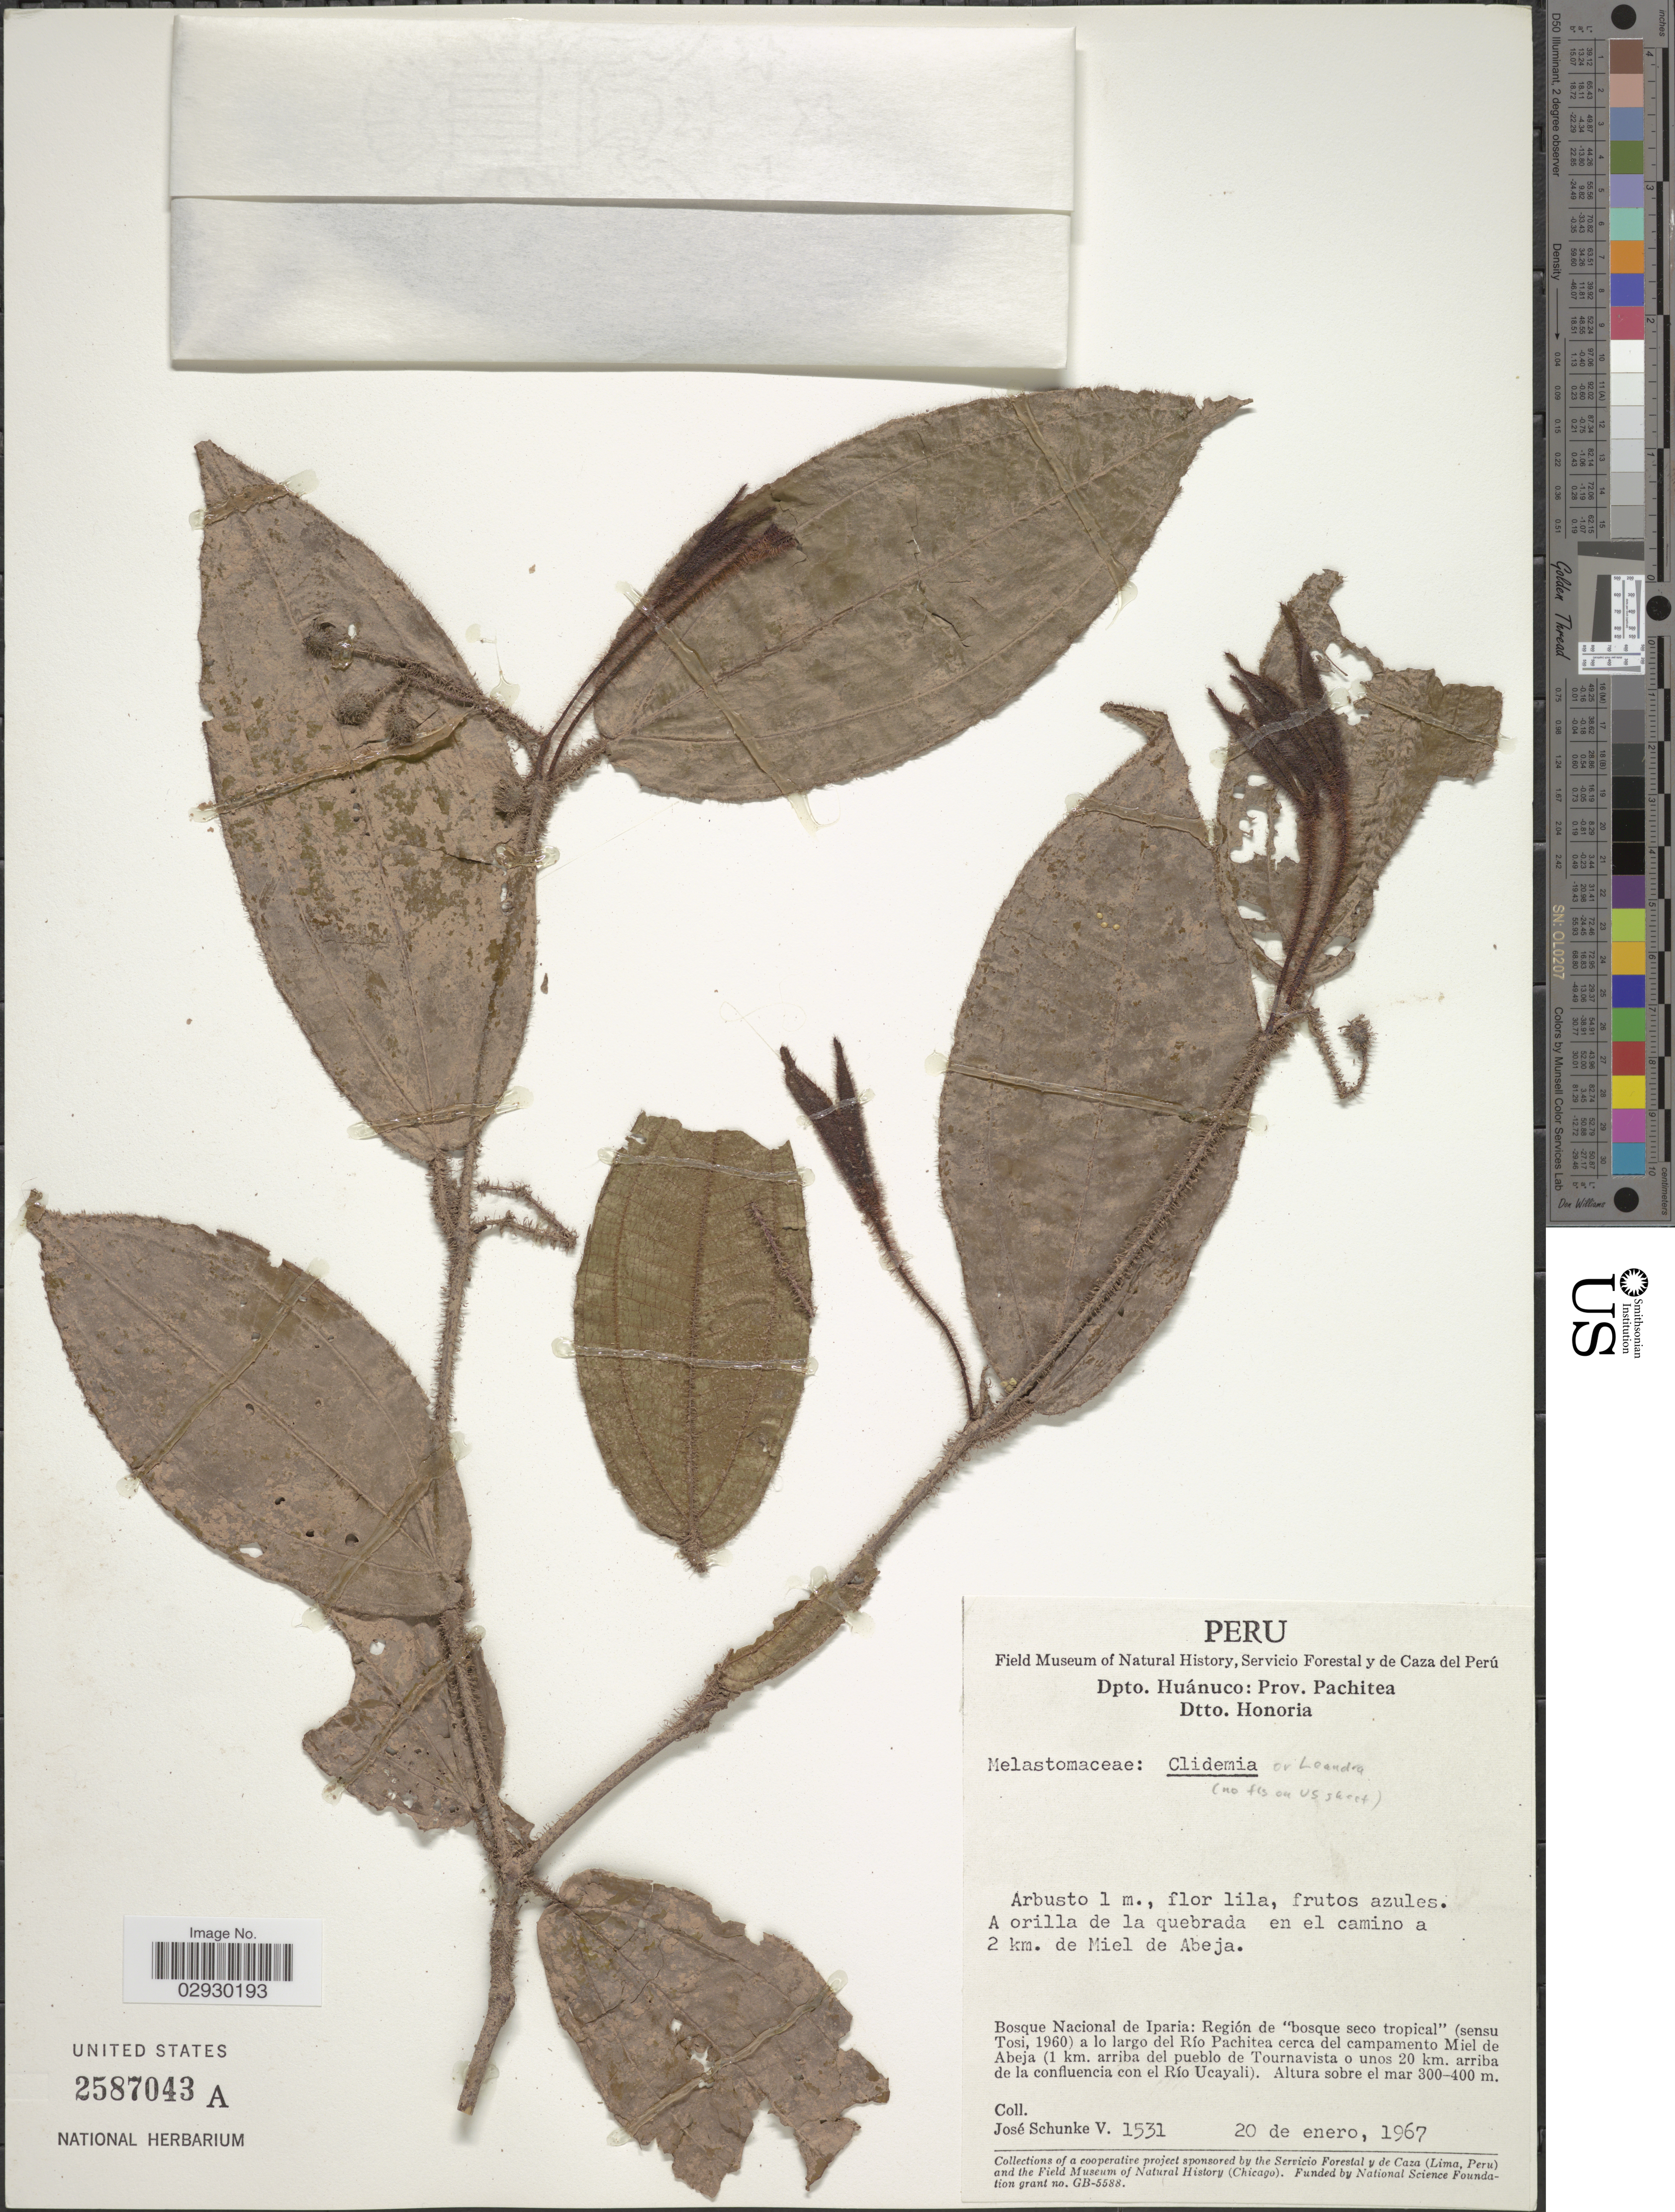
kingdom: Plantae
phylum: Tracheophyta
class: Magnoliopsida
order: Myrtales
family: Melastomataceae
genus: Leandra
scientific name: Leandra sp.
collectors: J. Schunke Vigo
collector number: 1531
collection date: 1967-01-20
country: Peru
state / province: Huánuco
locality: Dpto. Huánuco: Prov. Pachitea, Dtto. Honoria. A orilla de la quebrada en el camino a 2 km. de Miel de Abeja. Bosque Nacional de Iparia: Región de "bosque seco tropical" (sensu Tosi, 1960) a lo largo del Río Pachitea cerca del campamento Miel de Abeja (1 km. arriba del pueblo de Tournavista o unos 20 km. arriba de la confluencia con el Río Ucayali).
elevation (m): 300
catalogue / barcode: US 2587043A